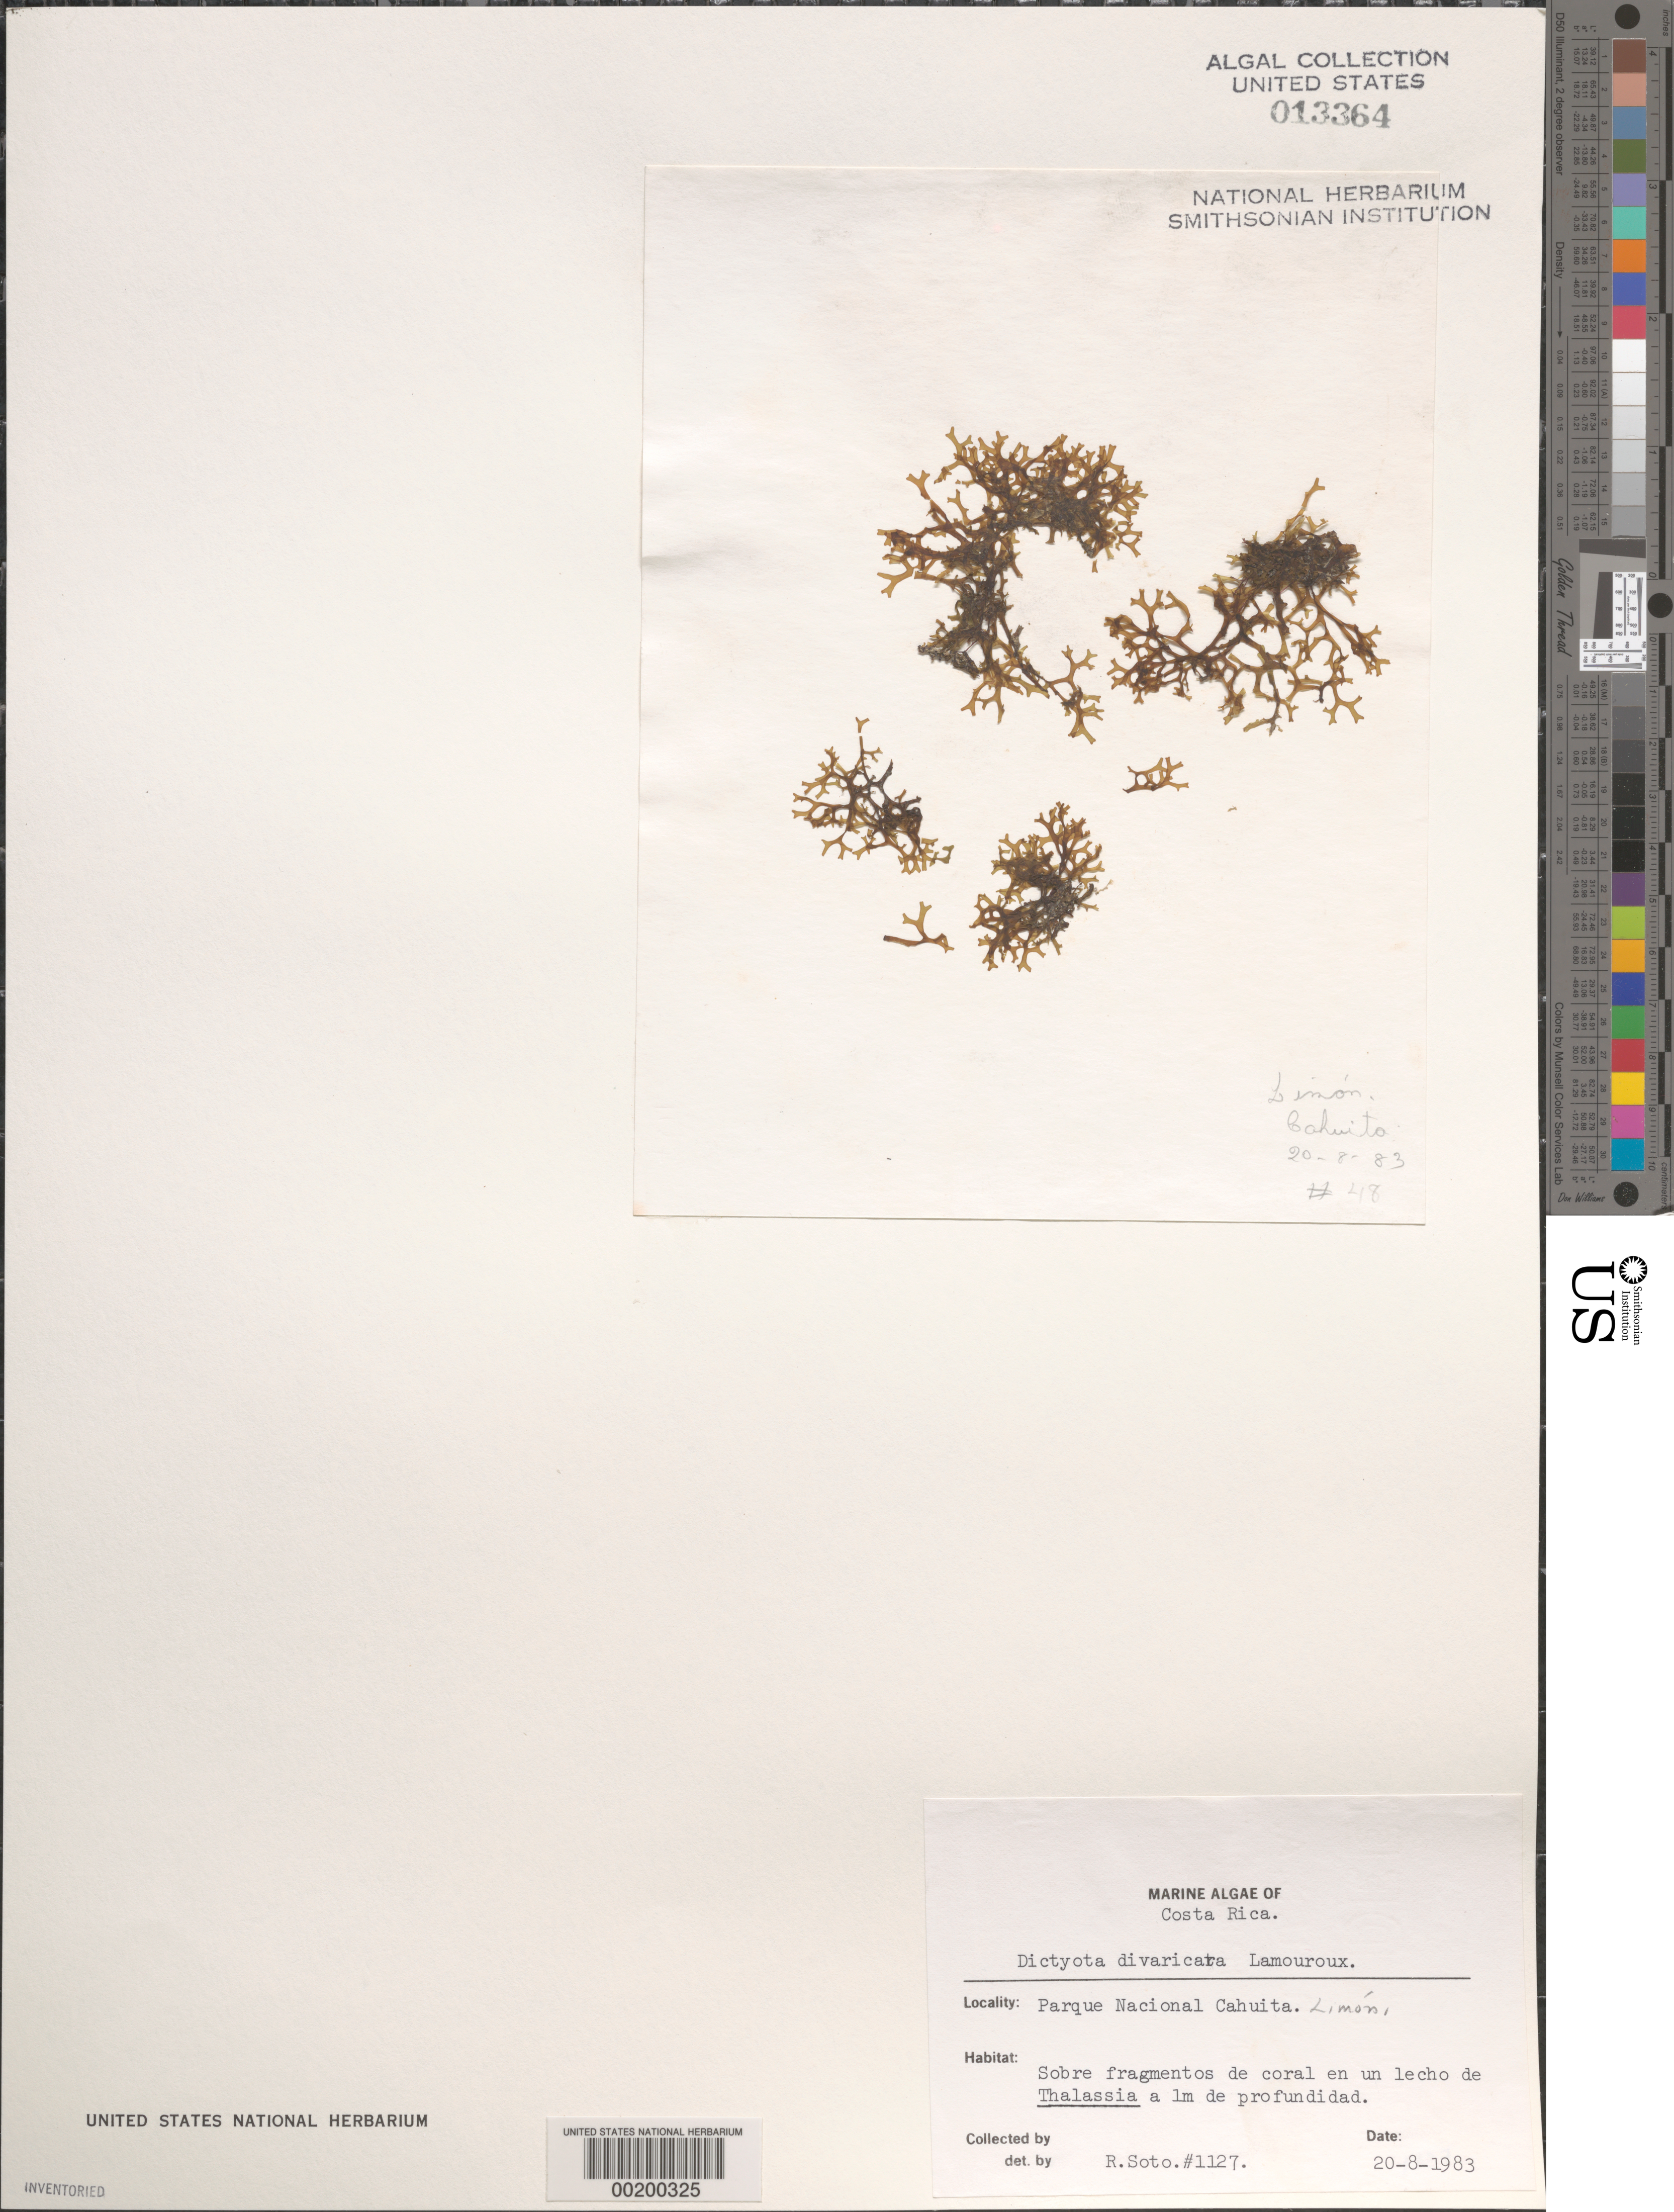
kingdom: Chromista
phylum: Ochrophyta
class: Phaeophyceae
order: Dictyotales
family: Dictyotaceae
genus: Dictyota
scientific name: Dictyota divaricata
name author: J.V.Lamouroux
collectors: R. Soto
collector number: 1127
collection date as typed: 20 Aug 1983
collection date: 1983-08-20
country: Costa Rica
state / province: Limón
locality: Parque Nacional Cahuita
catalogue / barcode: US 13364